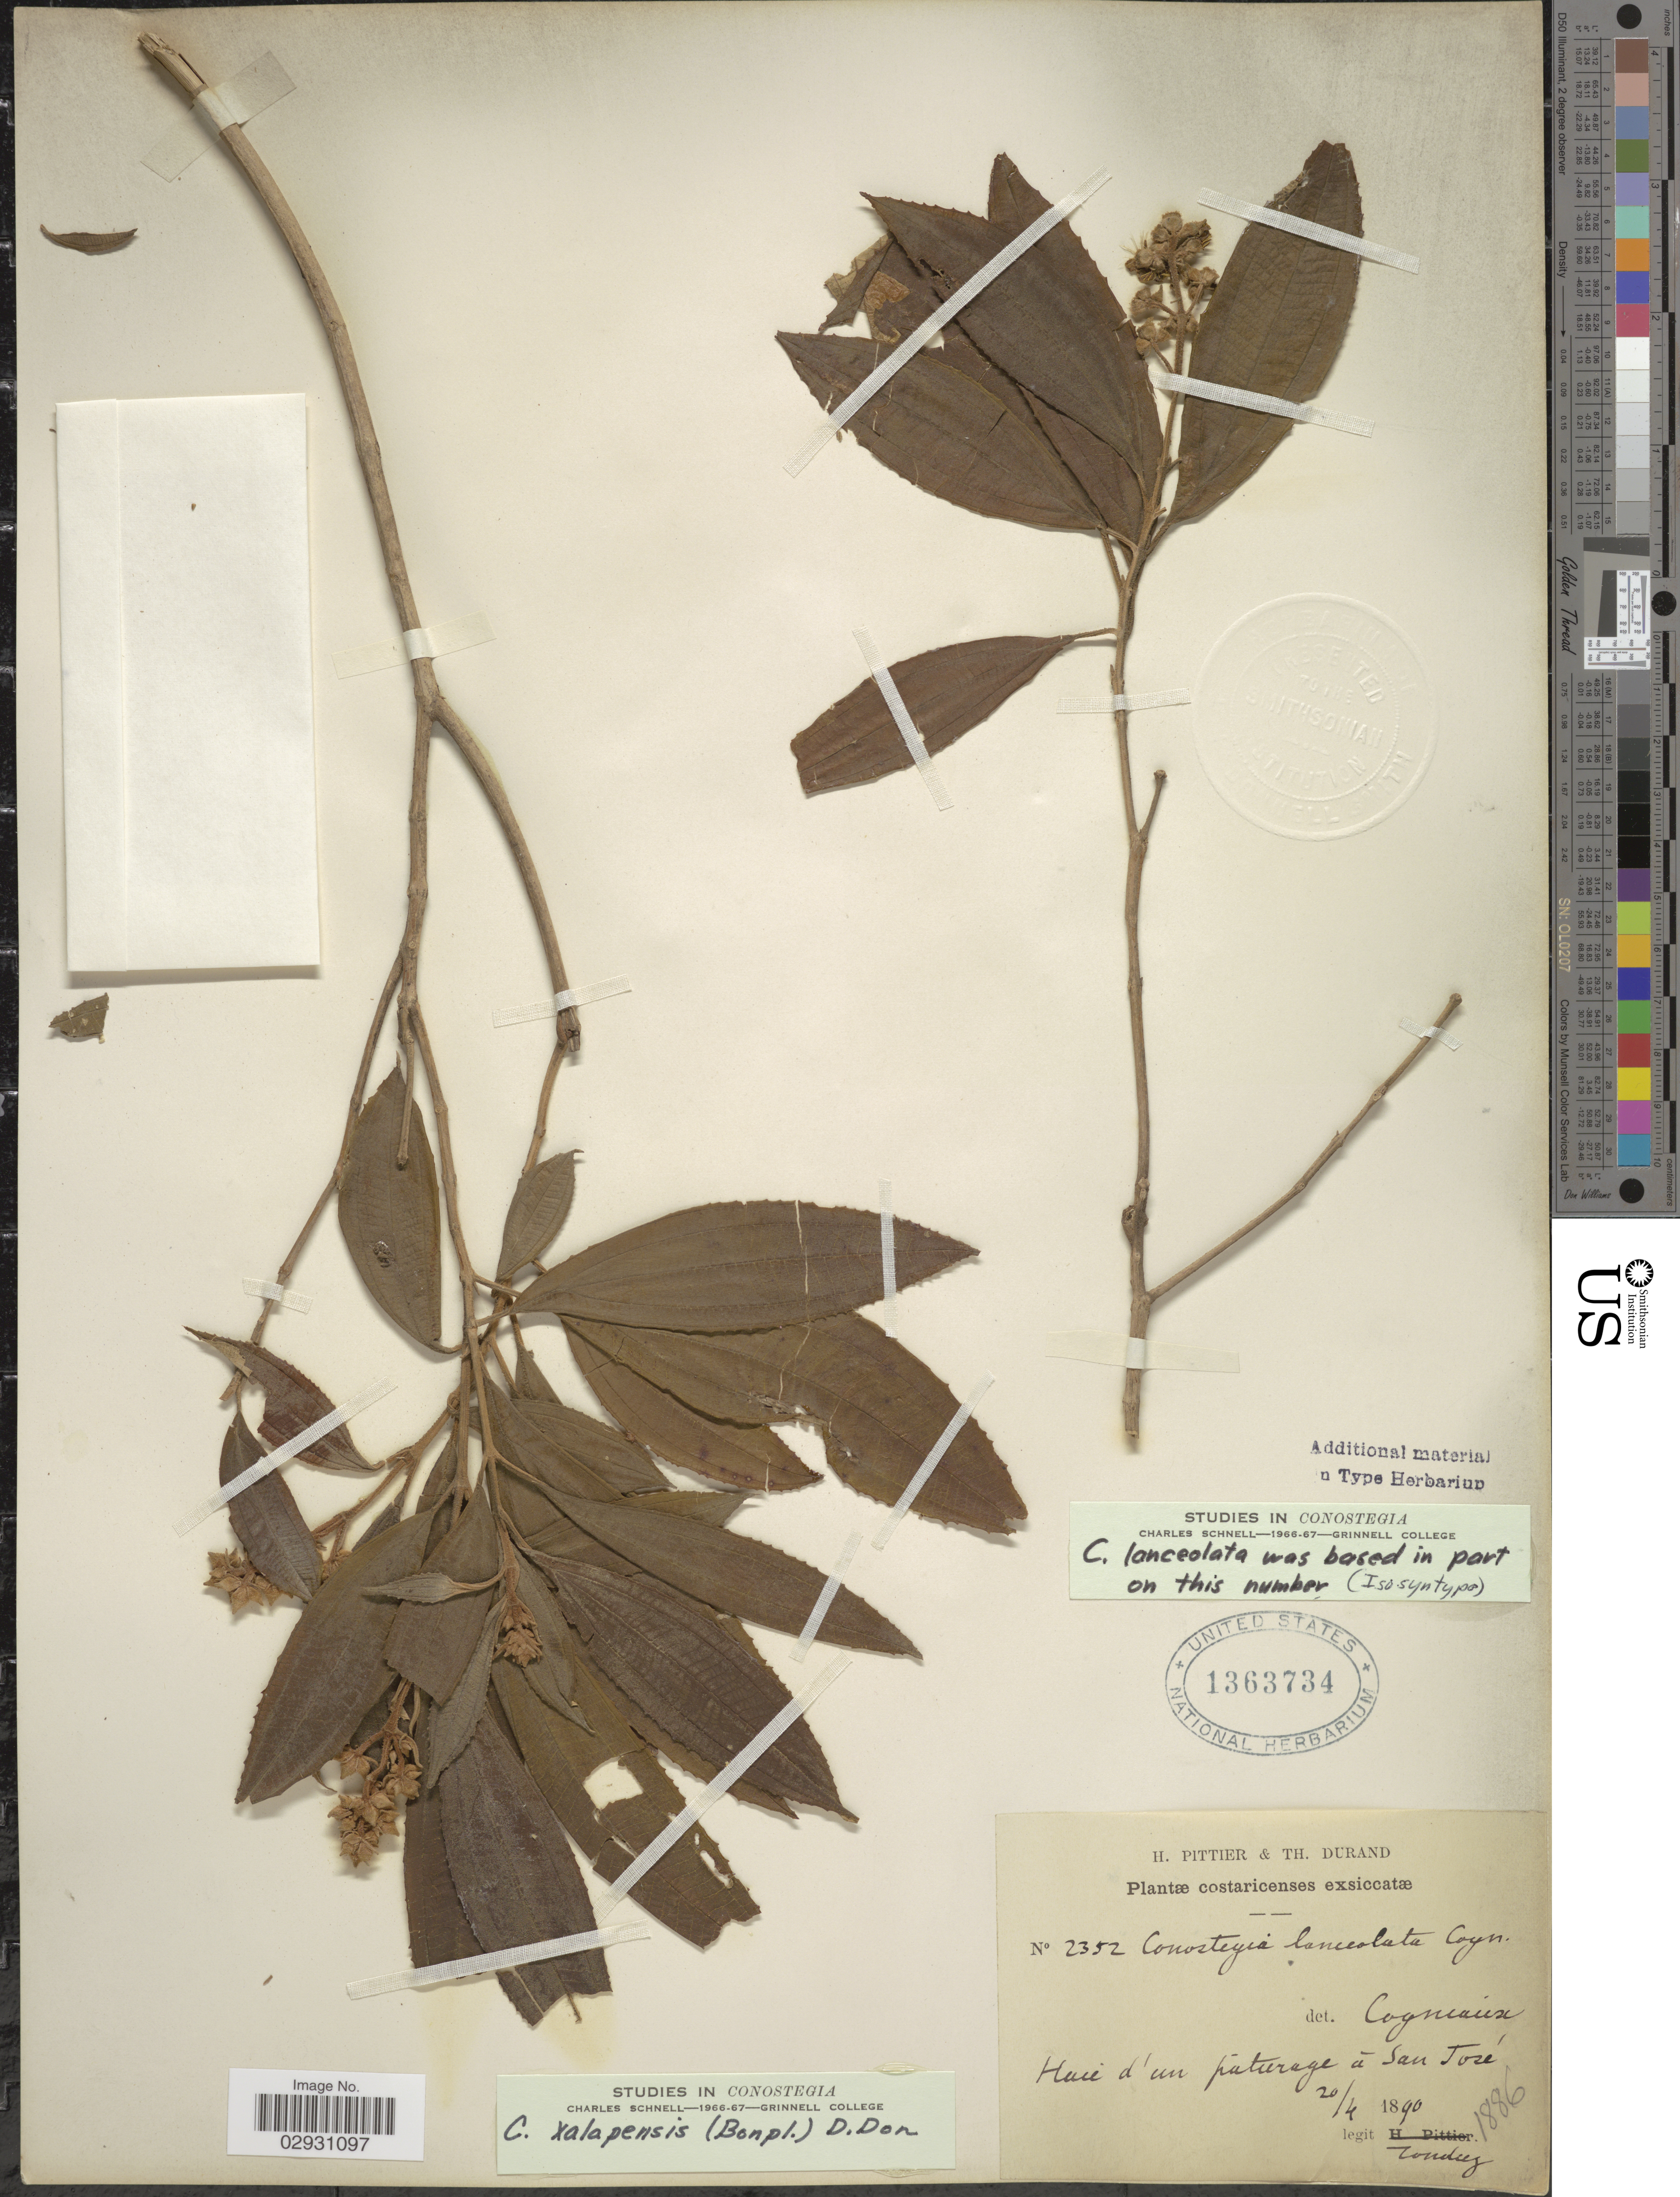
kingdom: Plantae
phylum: Tracheophyta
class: Magnoliopsida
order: Myrtales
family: Melastomataceae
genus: Conostegia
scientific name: Conostegia quadrangularis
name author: Schltdl. ex Steud.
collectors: Tonduz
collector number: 2352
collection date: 1890-04-20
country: Costa Rica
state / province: San José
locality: Haie d'un páturage á San José.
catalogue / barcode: US 1363734